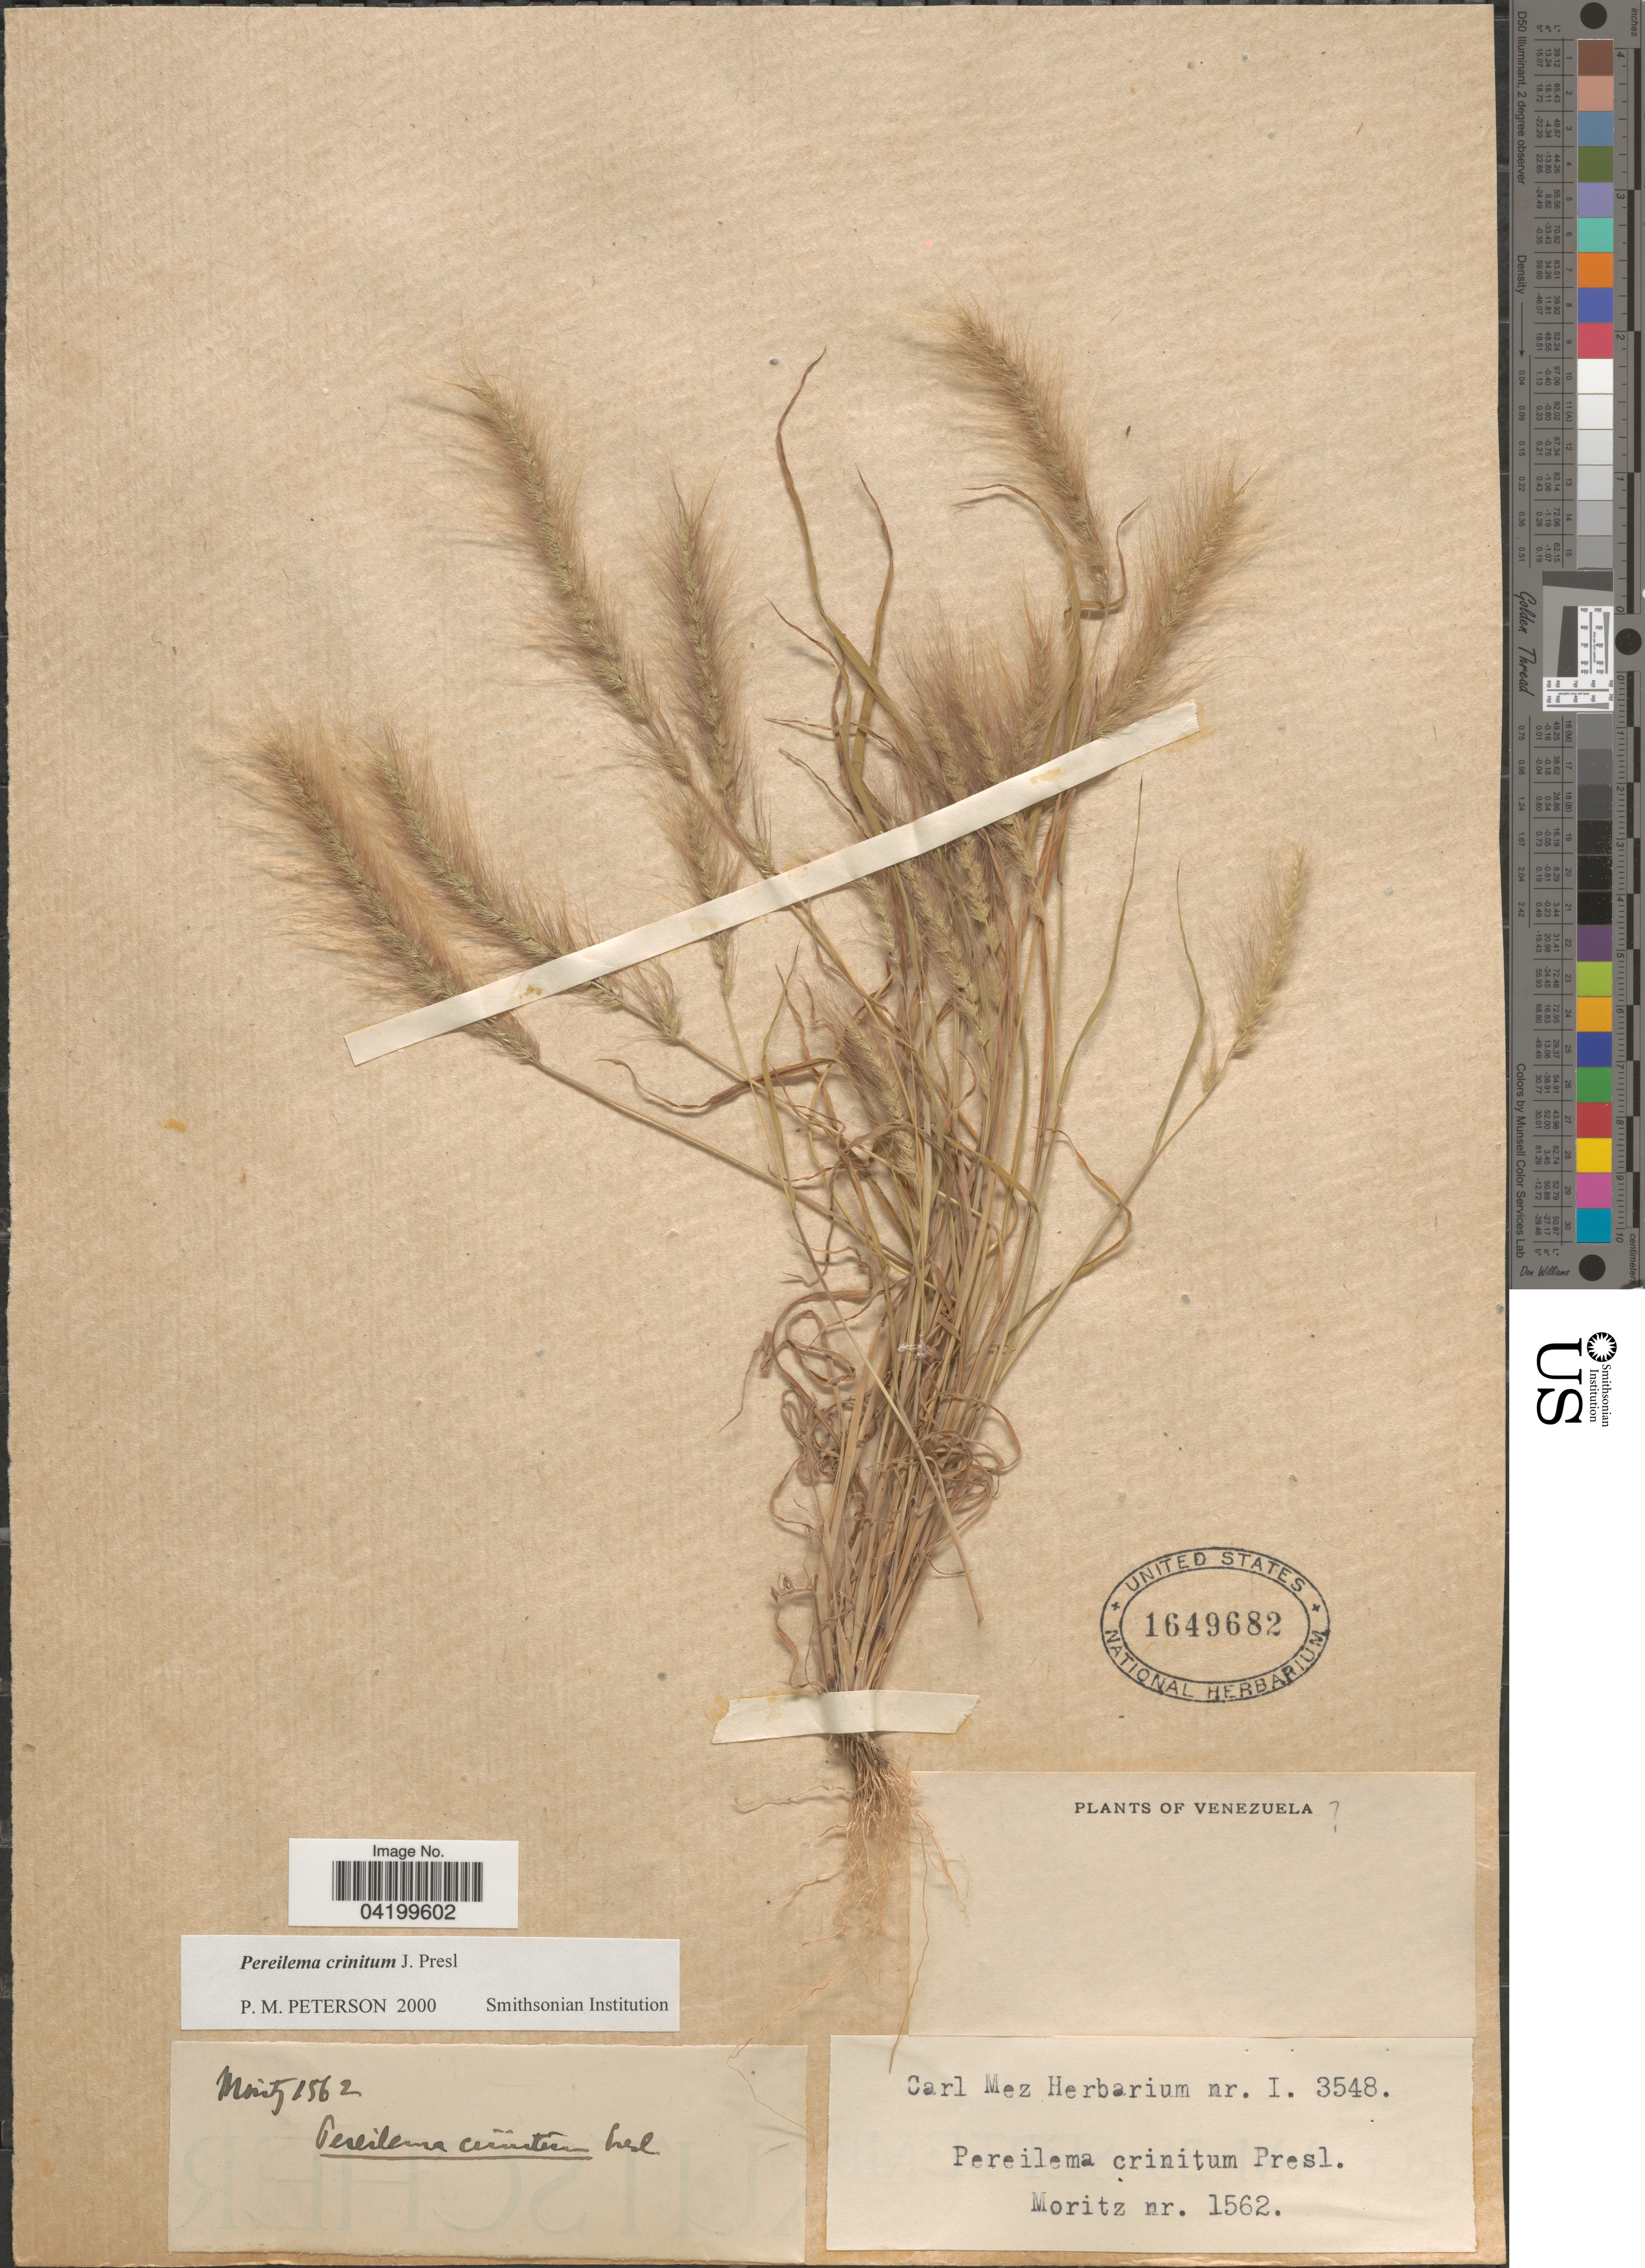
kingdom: Plantae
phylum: Tracheophyta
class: Liliopsida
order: Poales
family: Poaceae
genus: Muhlenbergia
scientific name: Muhlenbergia pereilema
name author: P.M. Peterson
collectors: Moritz, --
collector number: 1562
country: Venezuela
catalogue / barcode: US 1649682